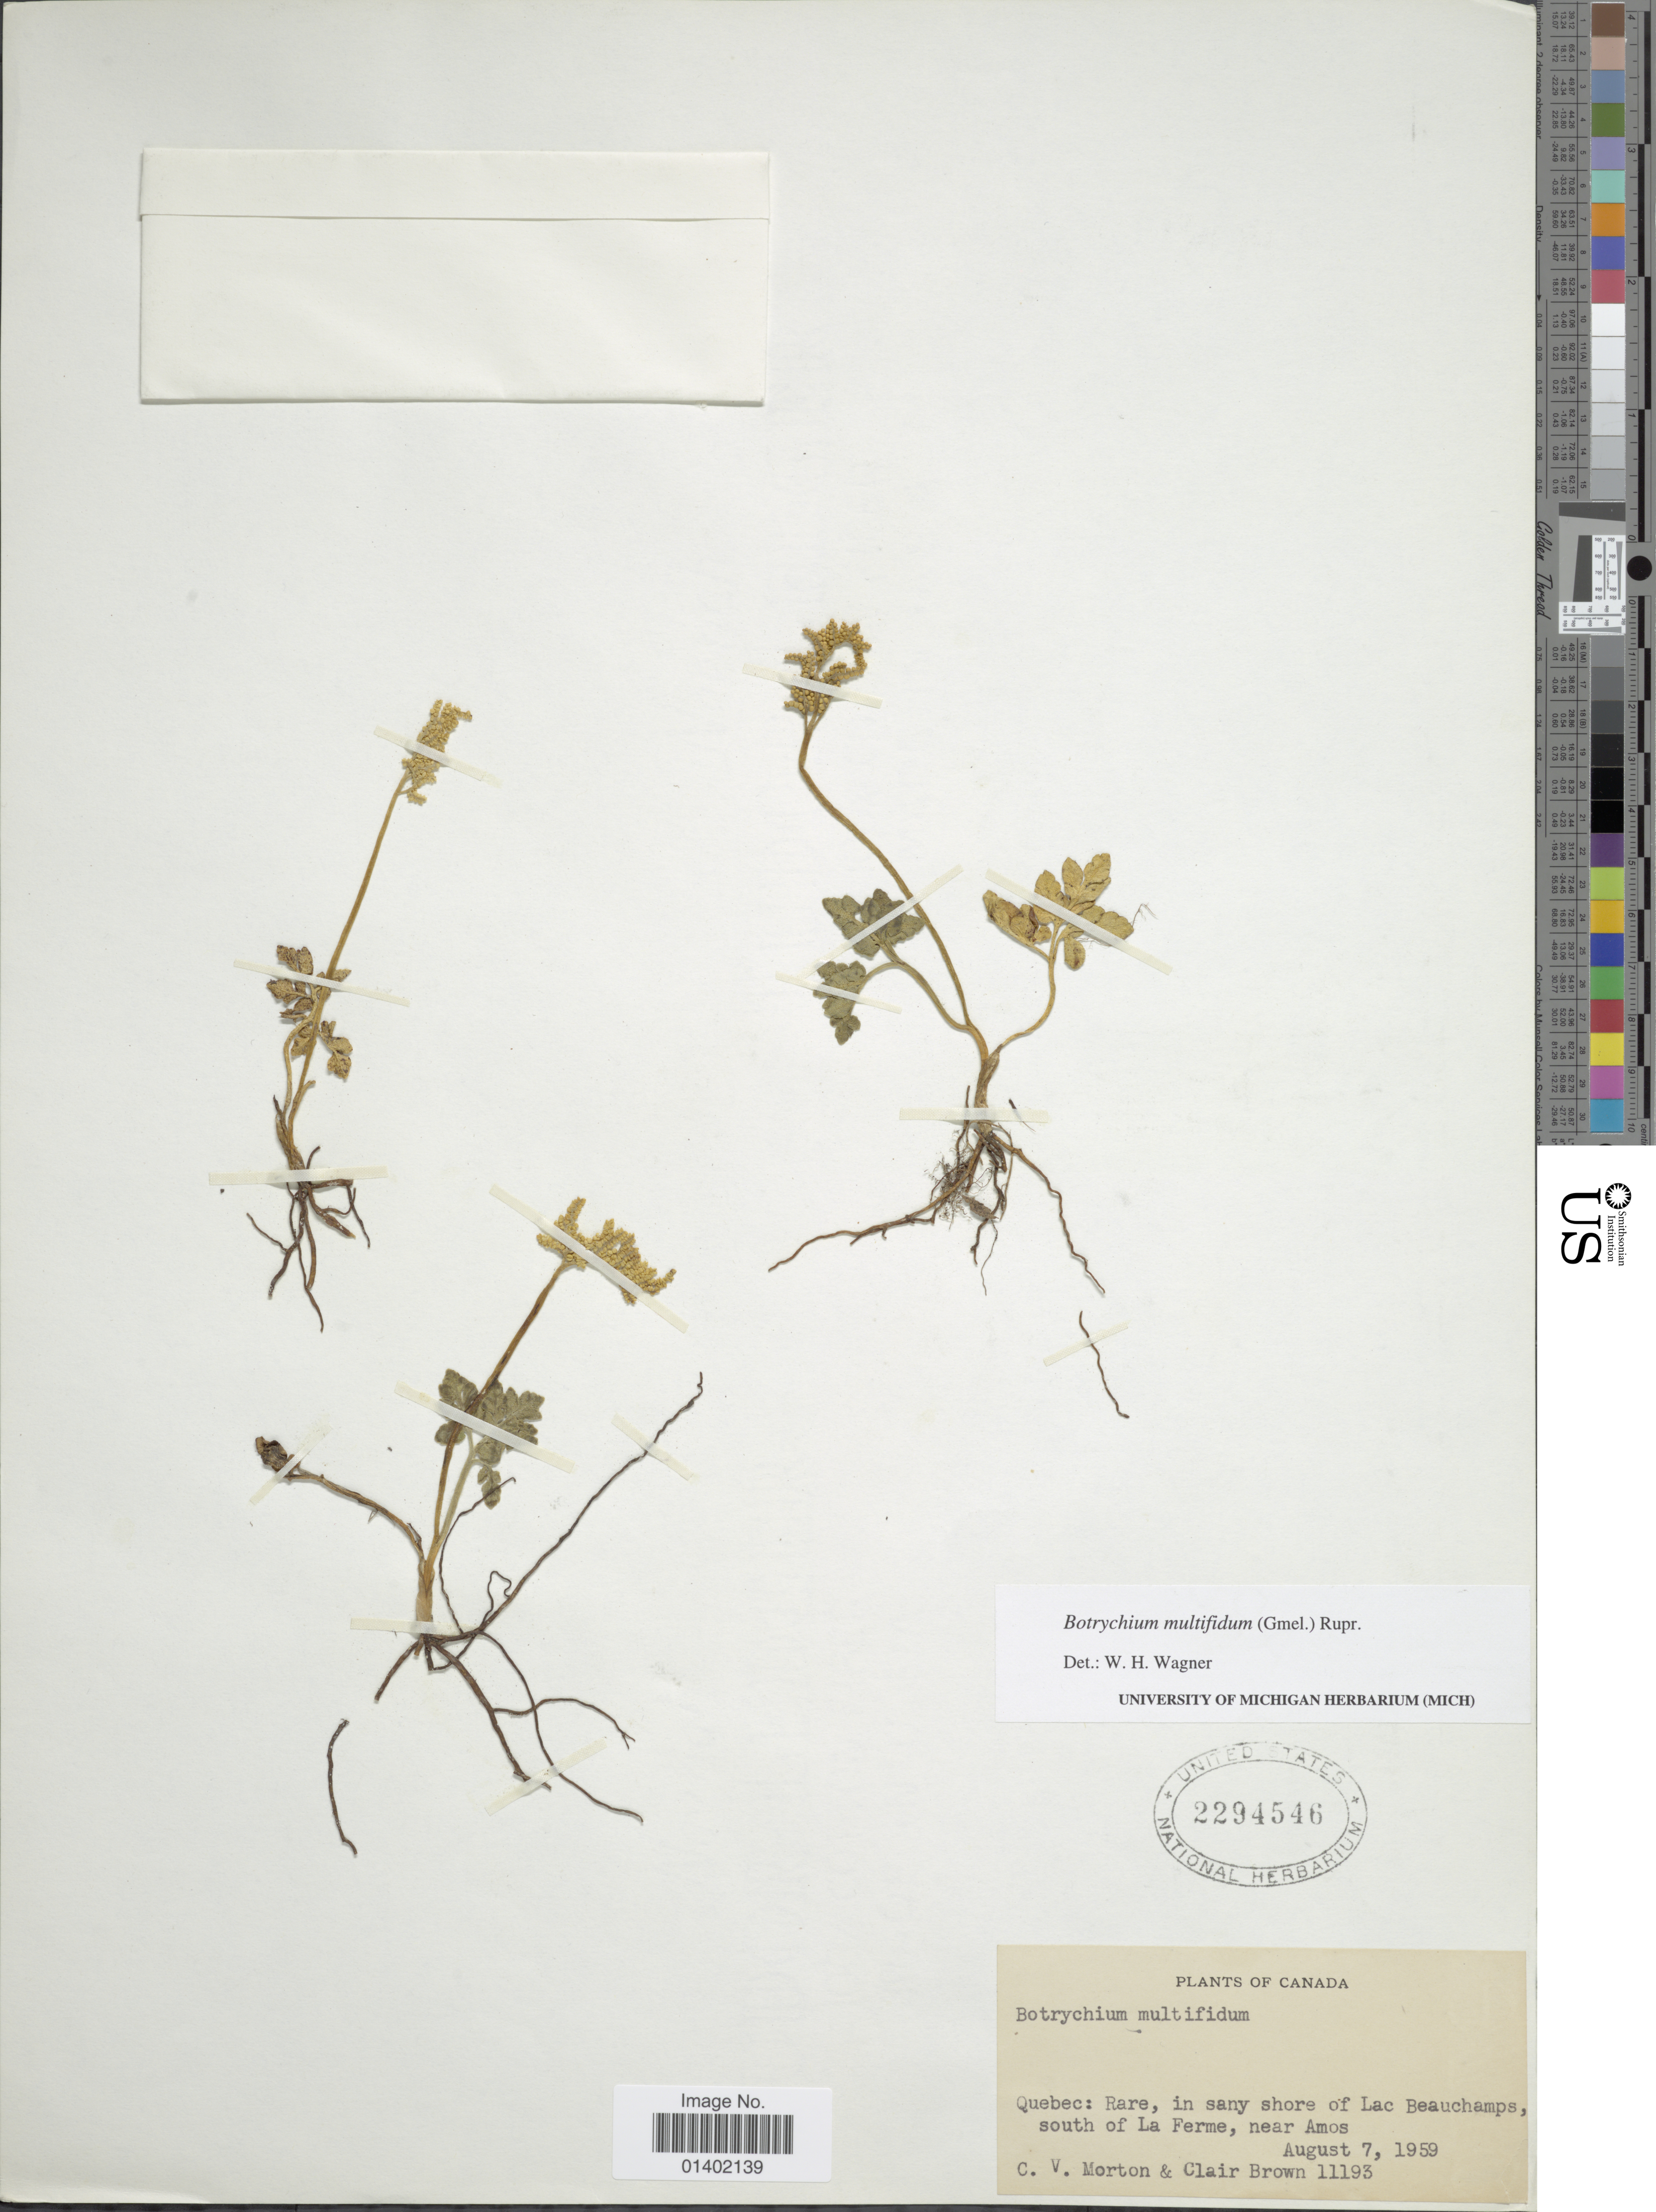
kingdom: Plantae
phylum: Tracheophyta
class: Polypodiopsida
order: Ophioglossales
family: Ophioglossaceae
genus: Botrychium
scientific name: Botrychium multifidum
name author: (J.F. Gmel.) Rupr.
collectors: C. V. Morton & C. A. Brown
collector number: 11193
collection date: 1959-08-07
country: Canada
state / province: Quebec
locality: In sandy shore of Lac Beachamps, south of La Ferme , near Amos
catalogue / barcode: US 2294546